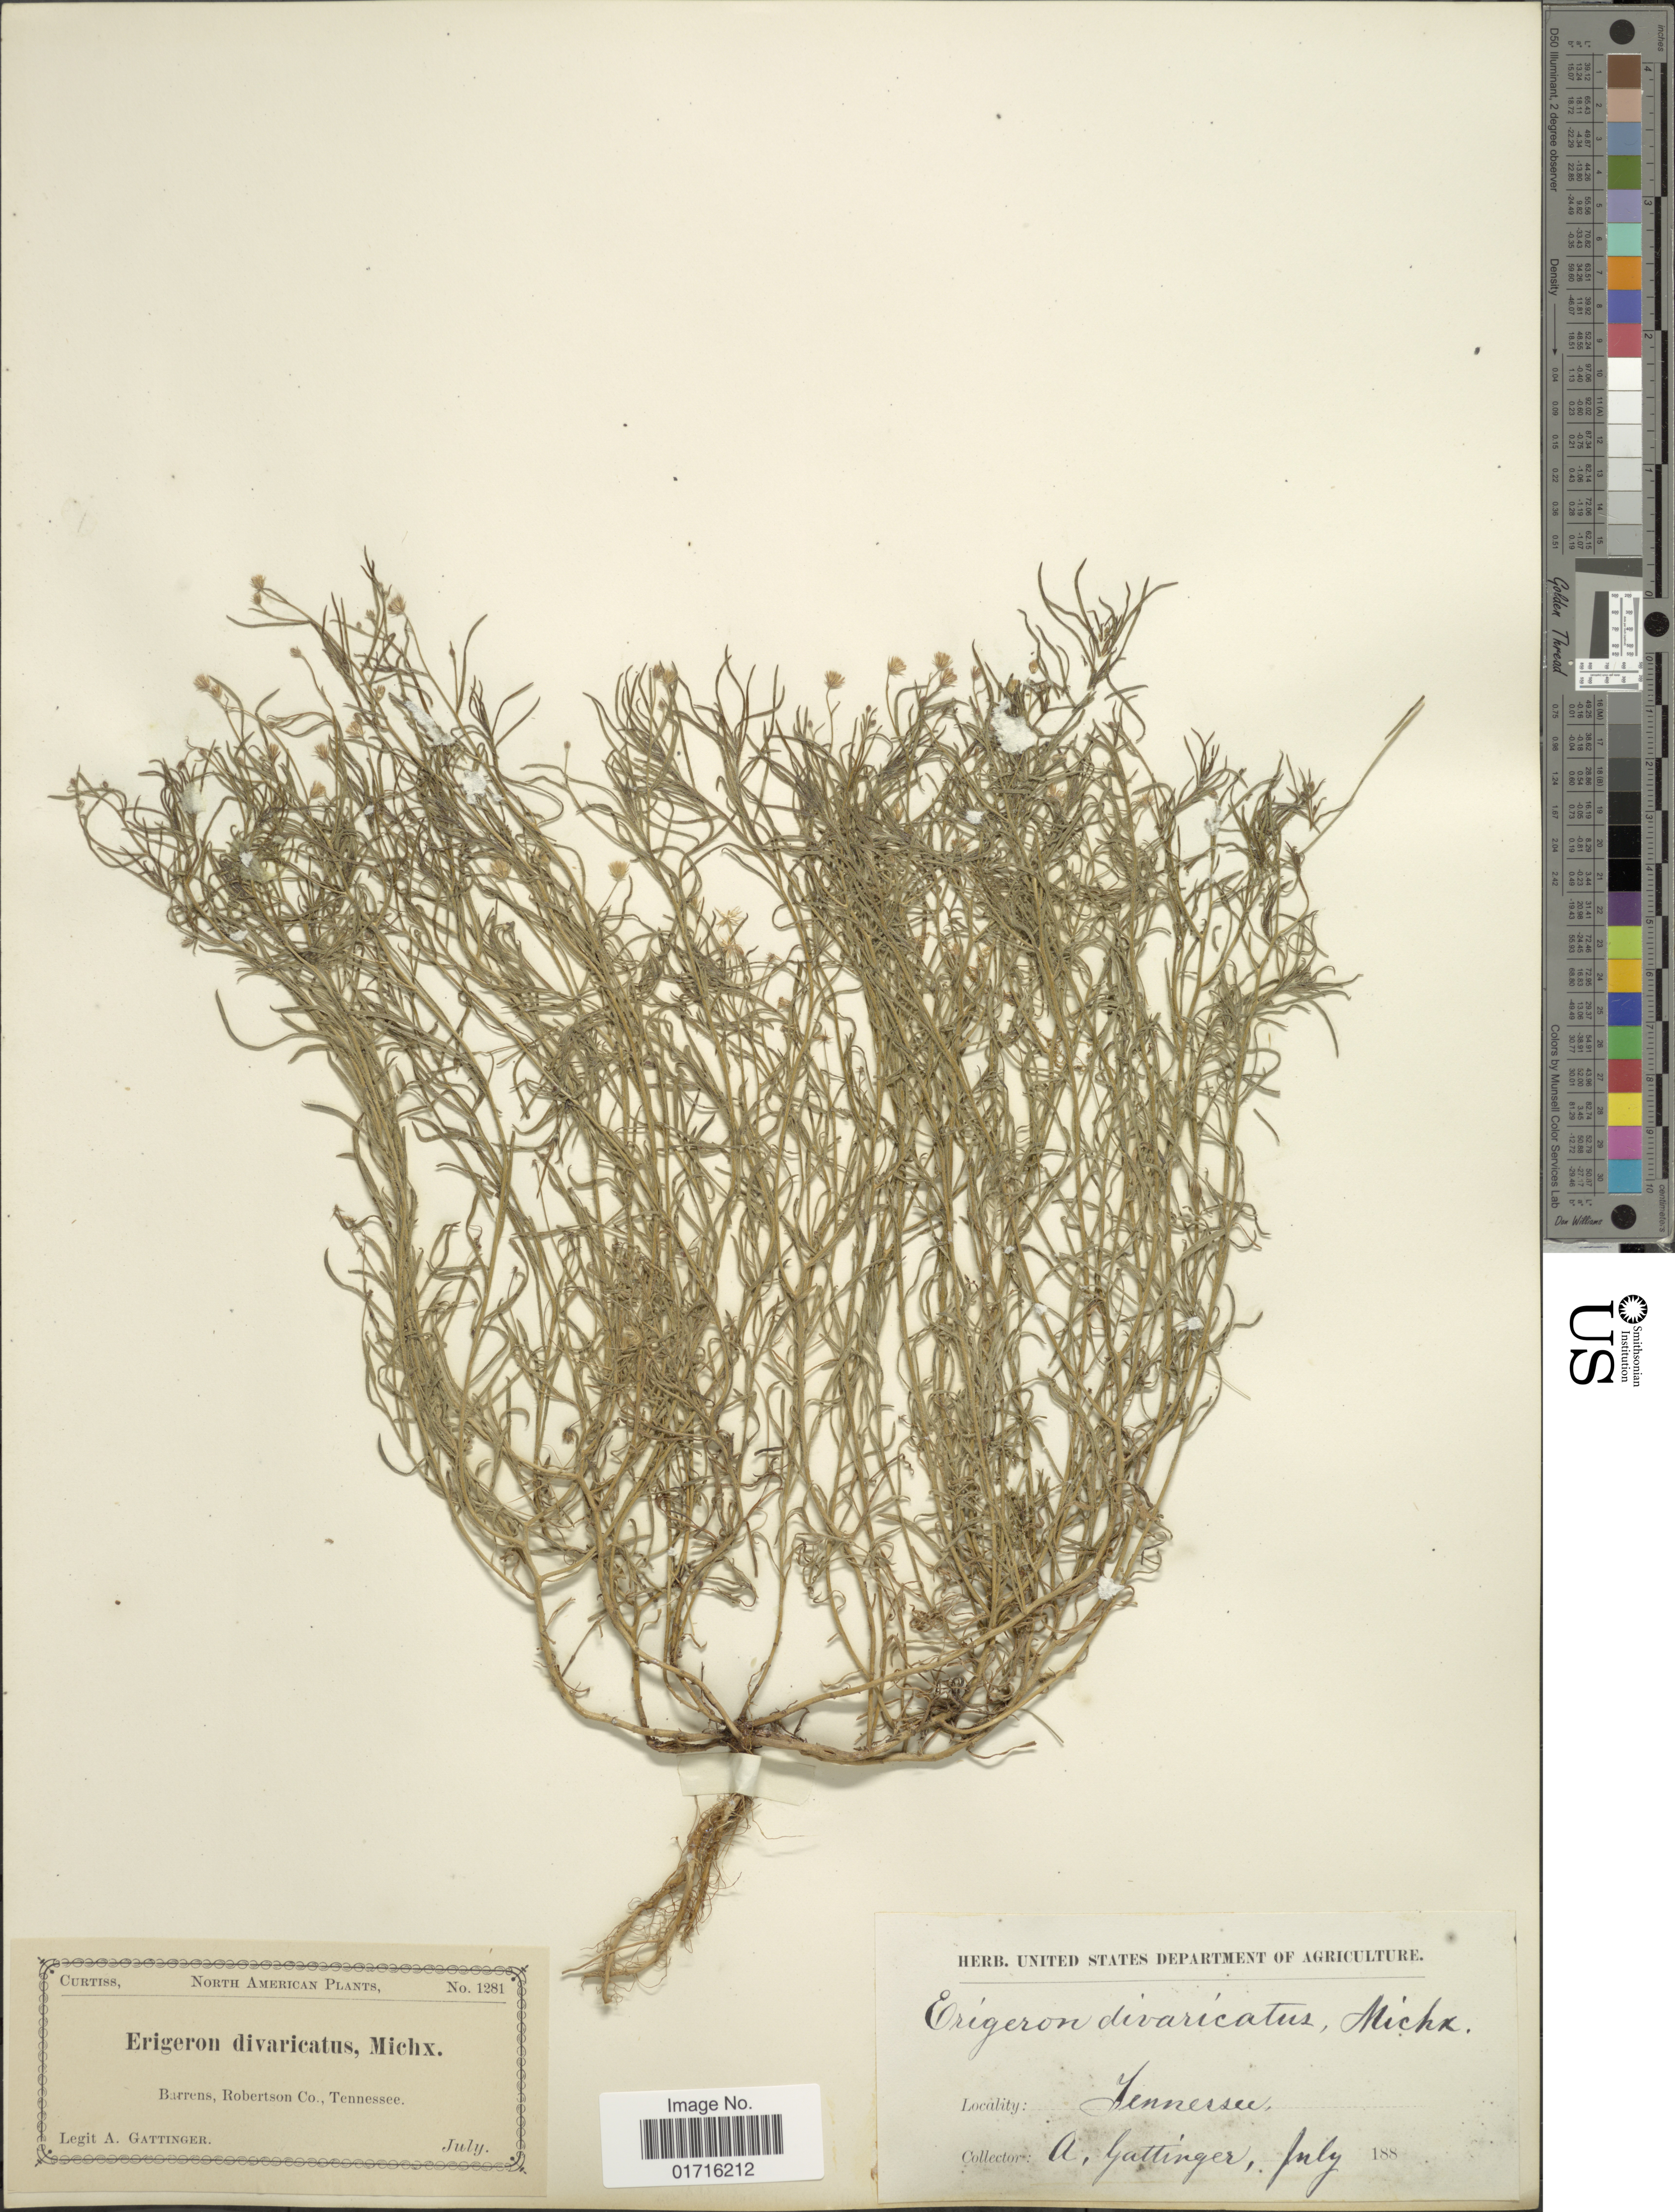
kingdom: Plantae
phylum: Tracheophyta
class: Magnoliopsida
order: Asterales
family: Asteraceae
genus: Conyza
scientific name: Conyza divaricata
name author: Spreng.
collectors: A. Gattinger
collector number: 1281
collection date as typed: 188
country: United States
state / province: Tennessee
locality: Barrens, Robertson Co.